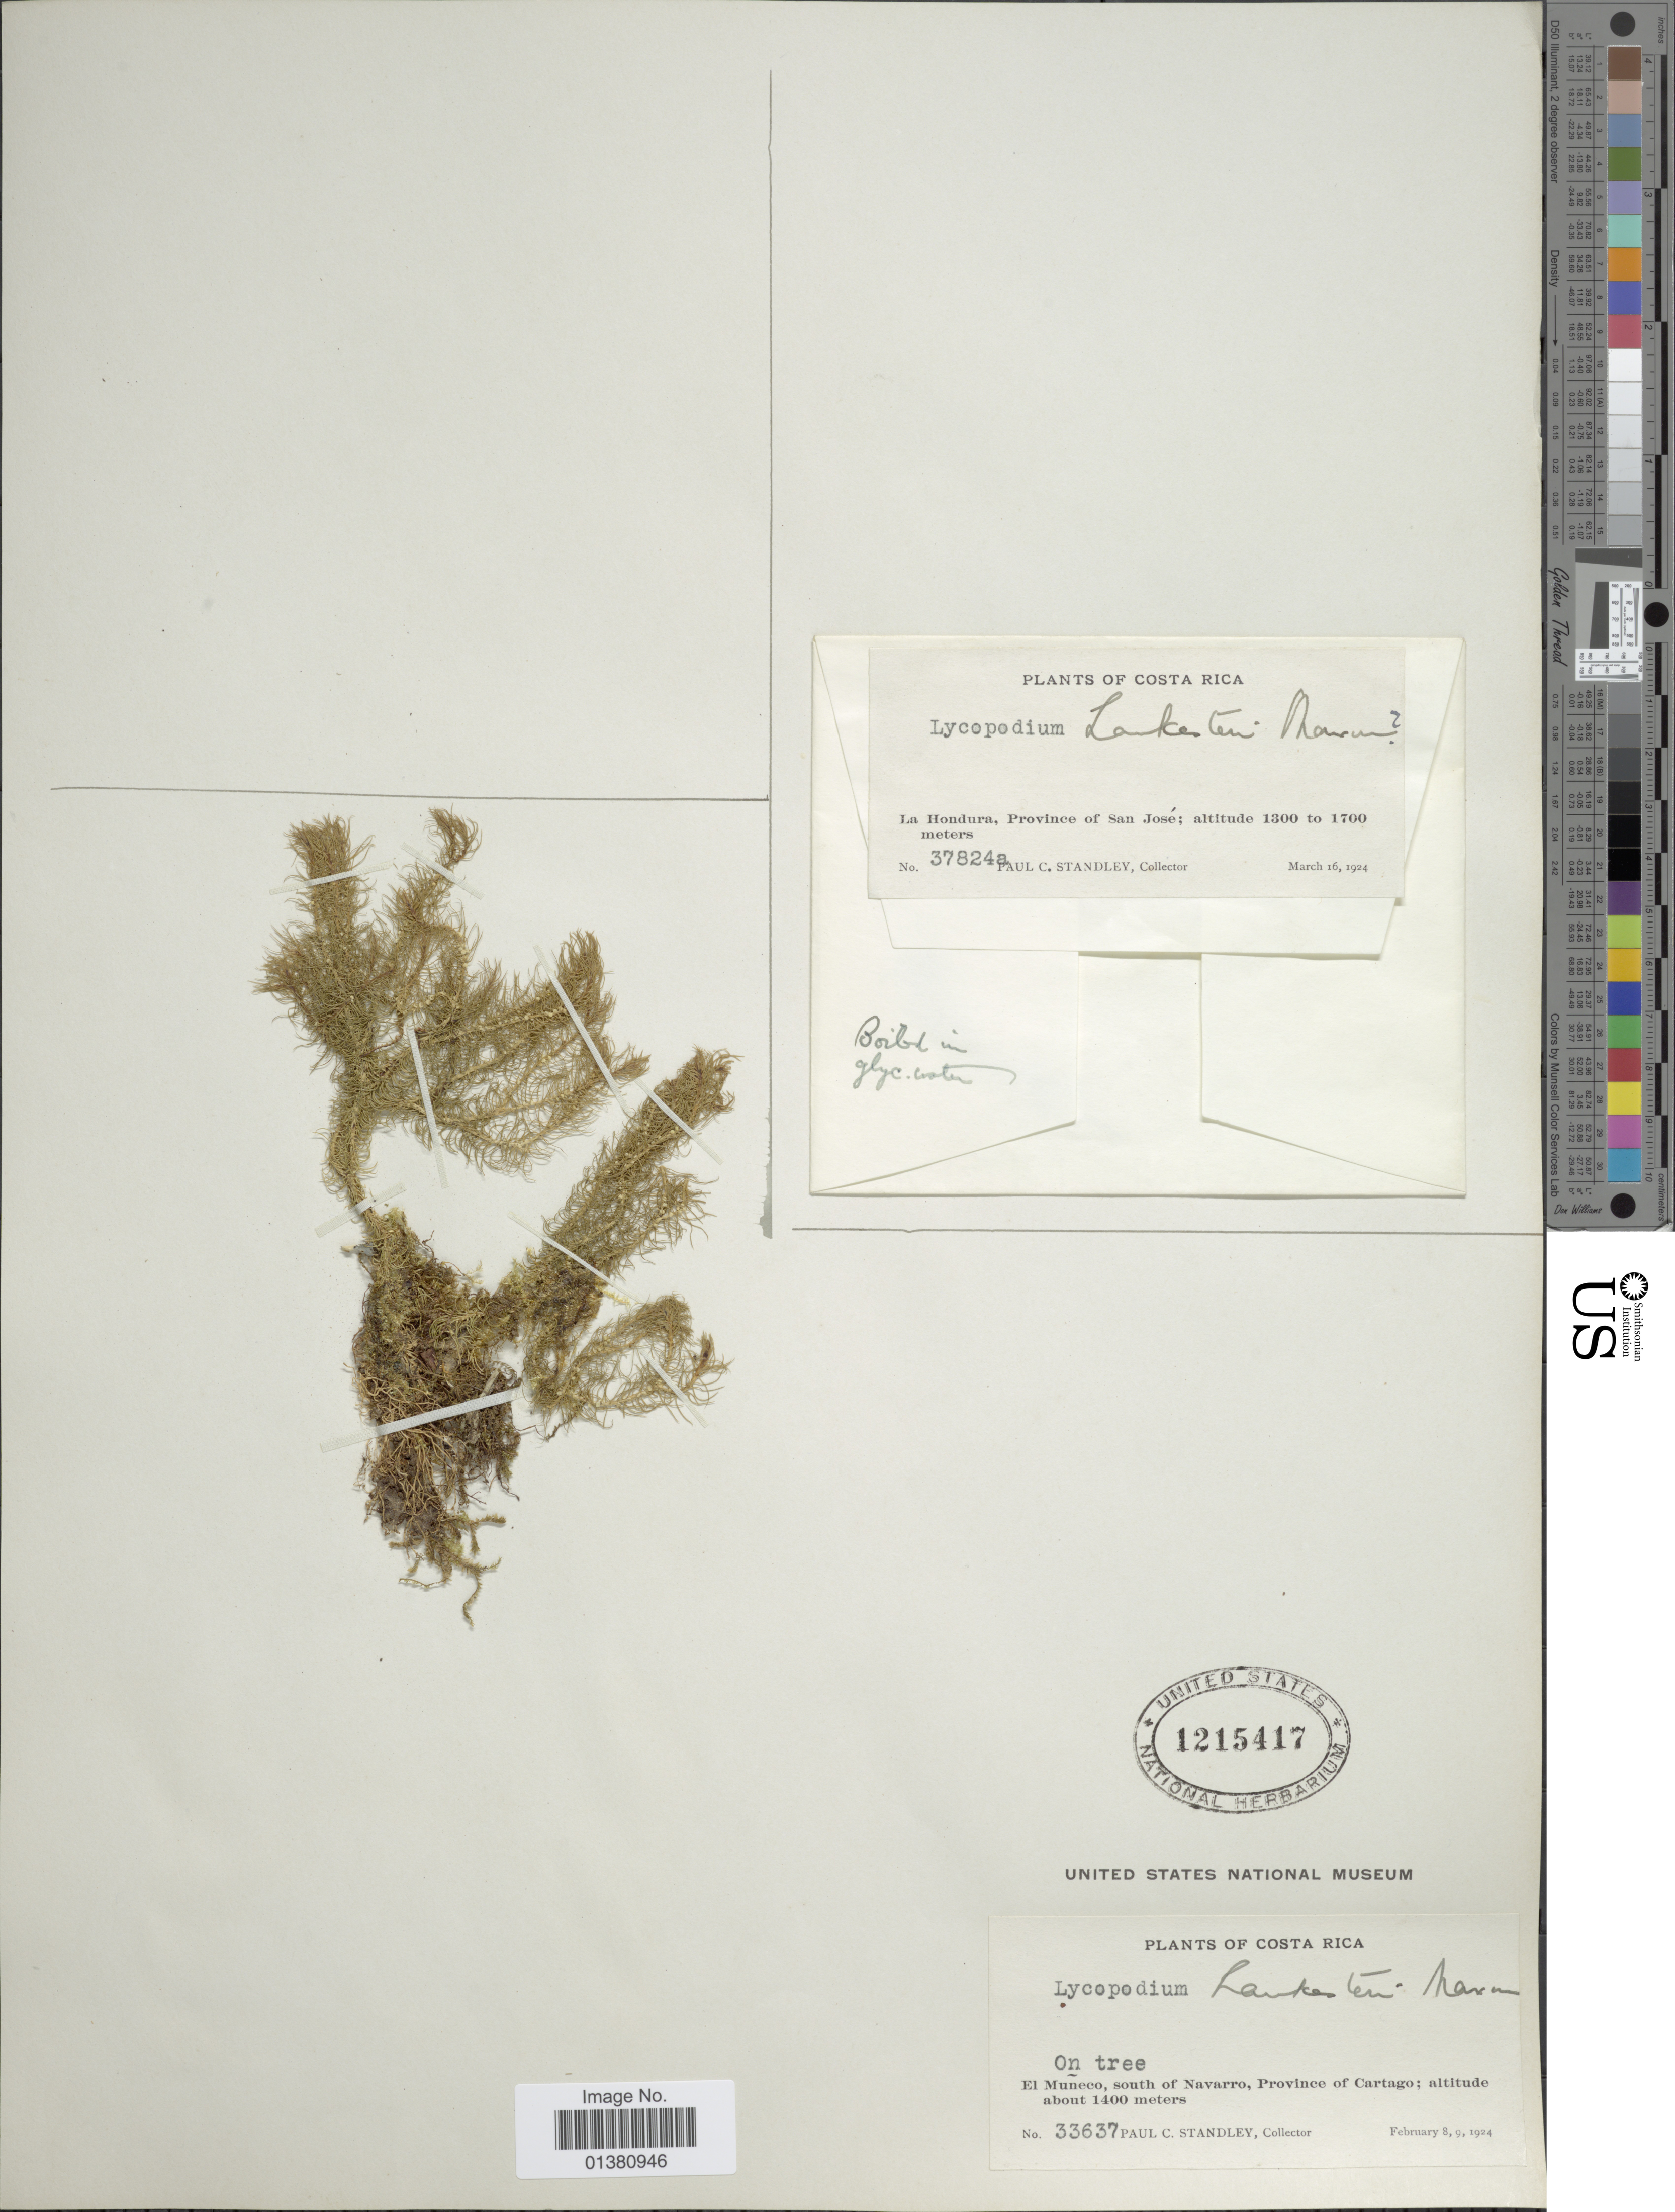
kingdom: Plantae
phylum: Tracheophyta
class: Lycopodiopsida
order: Lycopodiales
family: Lycopodiaceae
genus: Phlegmariurus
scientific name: Phlegmariurus polycarpos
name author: (Kunze) B. Øllg.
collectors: P. C. Standley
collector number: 37824a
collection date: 1924-03-16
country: Costa Rica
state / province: San José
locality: La Hondura, province of San José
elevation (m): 1300